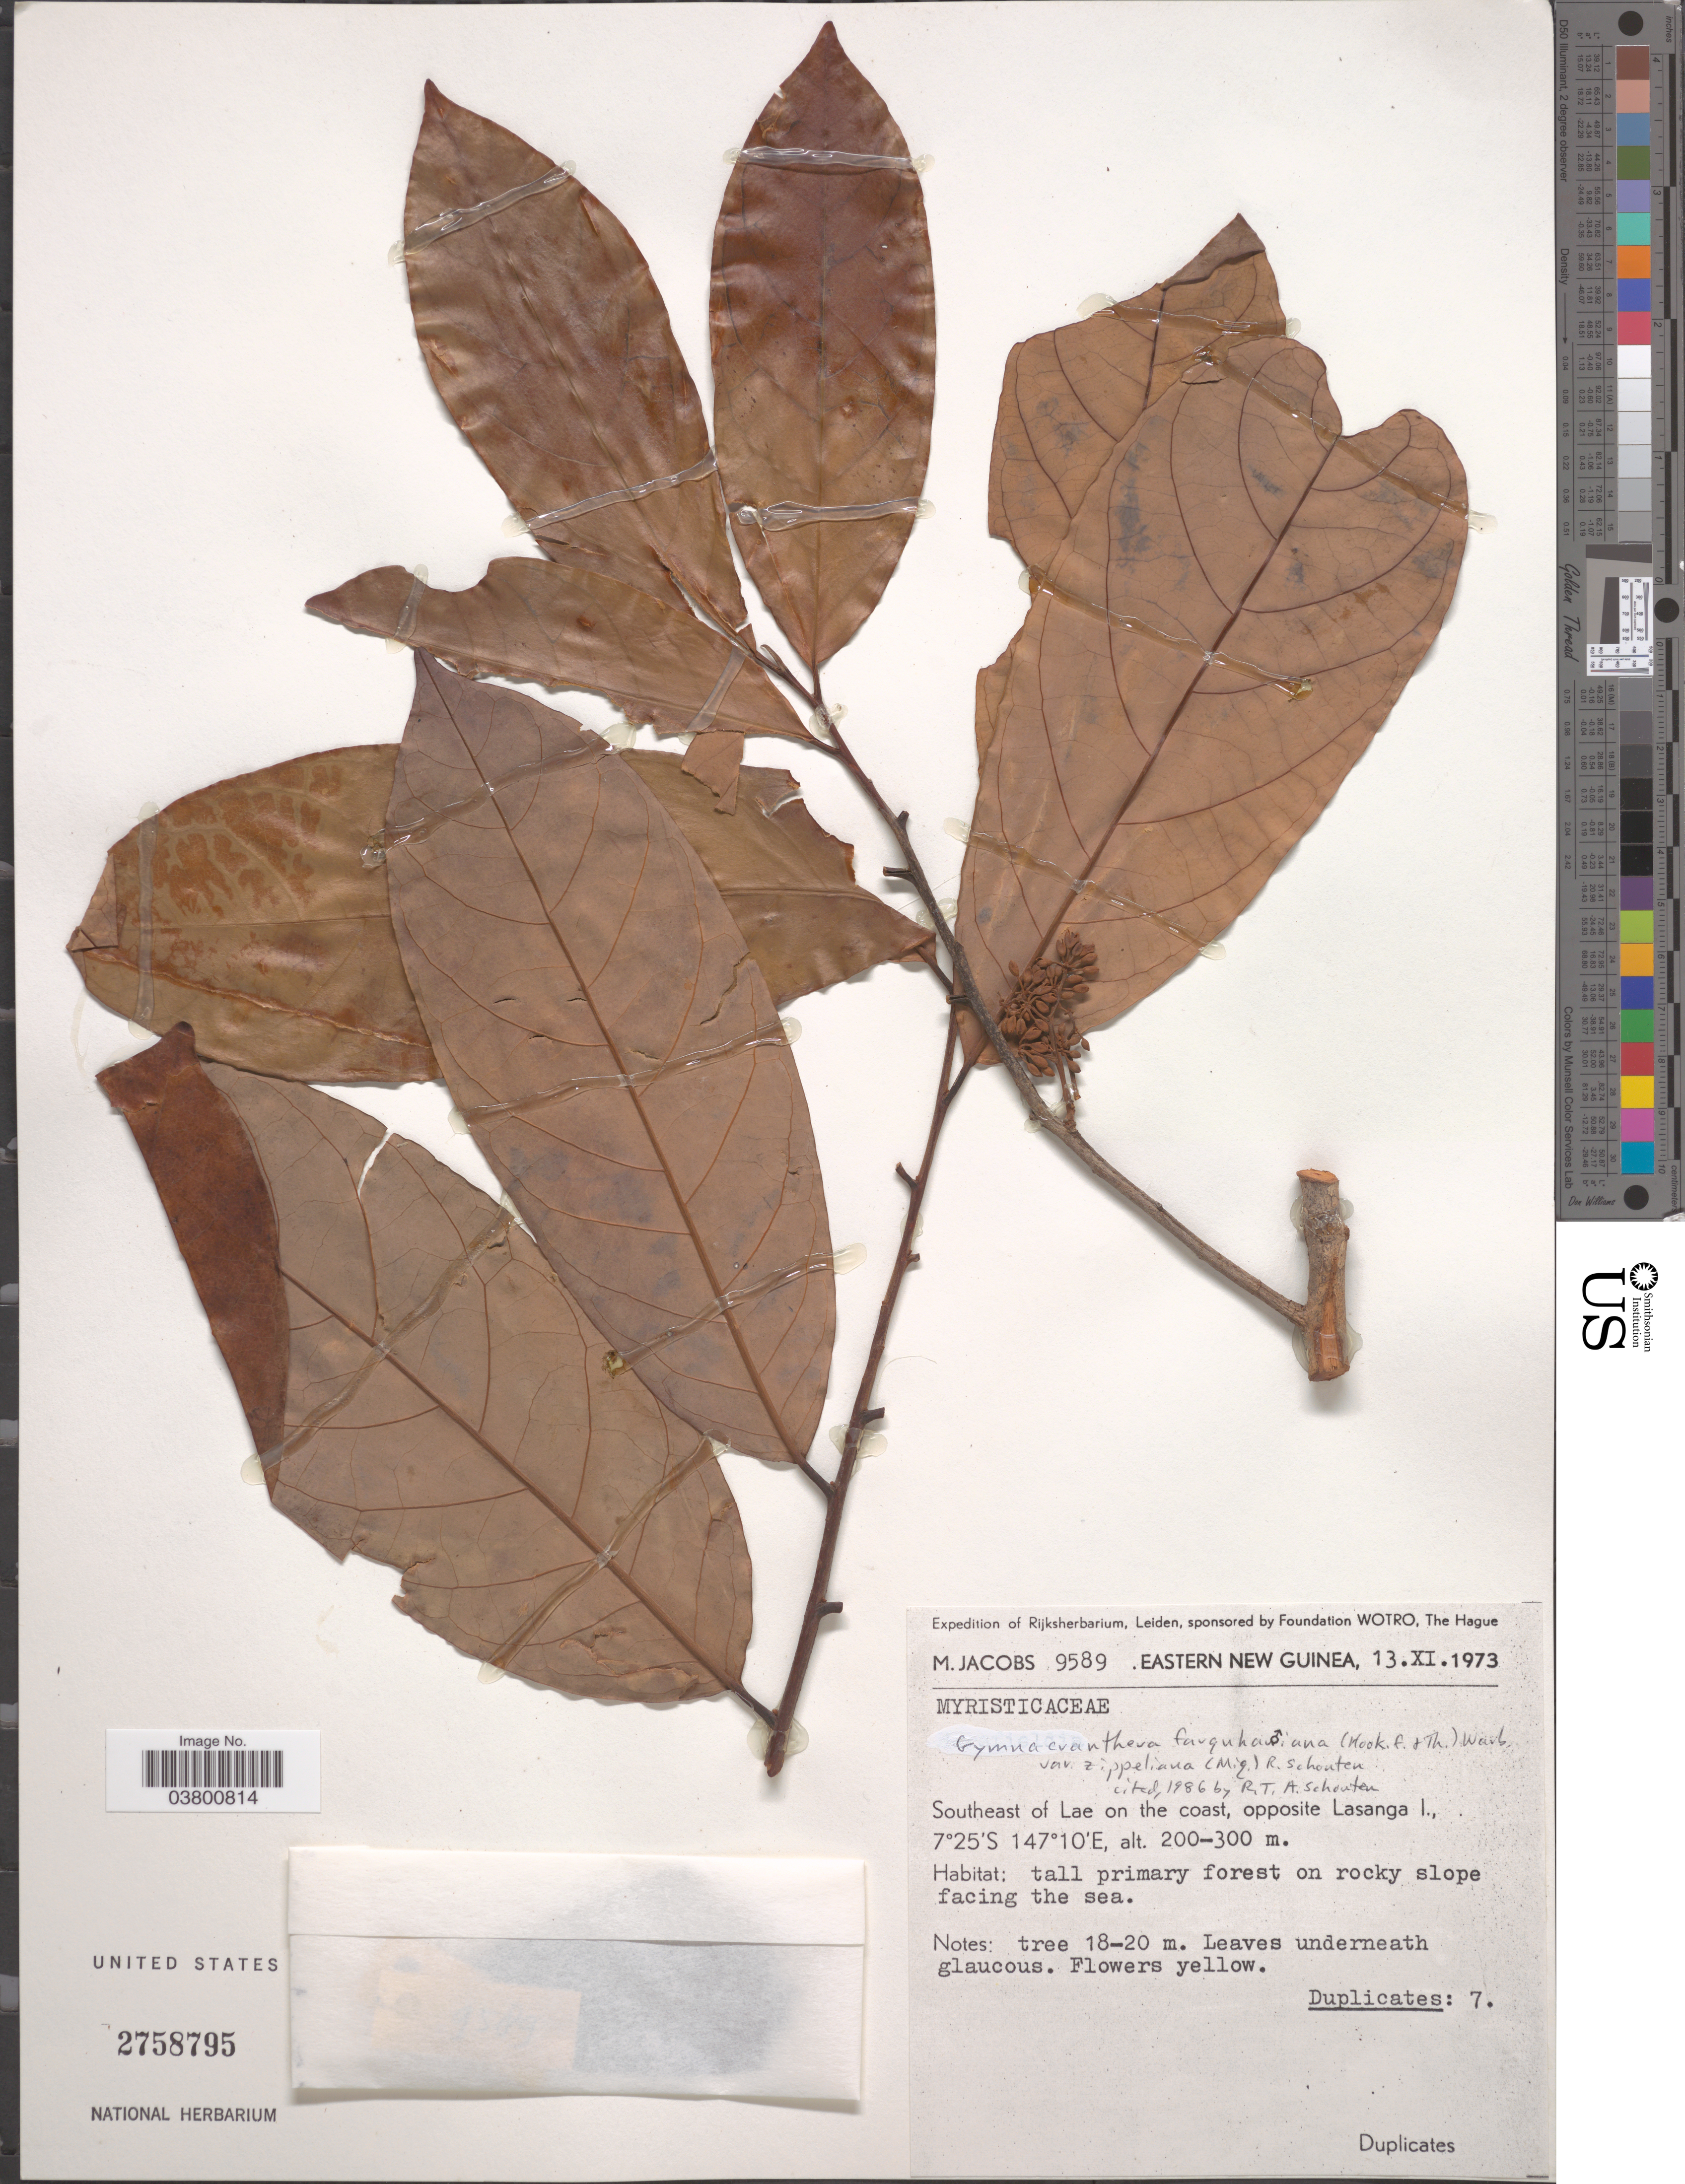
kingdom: Plantae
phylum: Tracheophyta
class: Magnoliopsida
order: Magnoliales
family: Myristicaceae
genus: Gymnacranthera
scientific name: Gymnacranthera farquhariana var. zippeliana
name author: (Miq.) R.T.A. Schouten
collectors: M. Jacobs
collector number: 9589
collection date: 1973-11-13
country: Papua New Guinea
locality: Eastern New Guinea. Southeast of Lae on the coast, opposite Lasanga I.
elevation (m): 200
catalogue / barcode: US 2758795